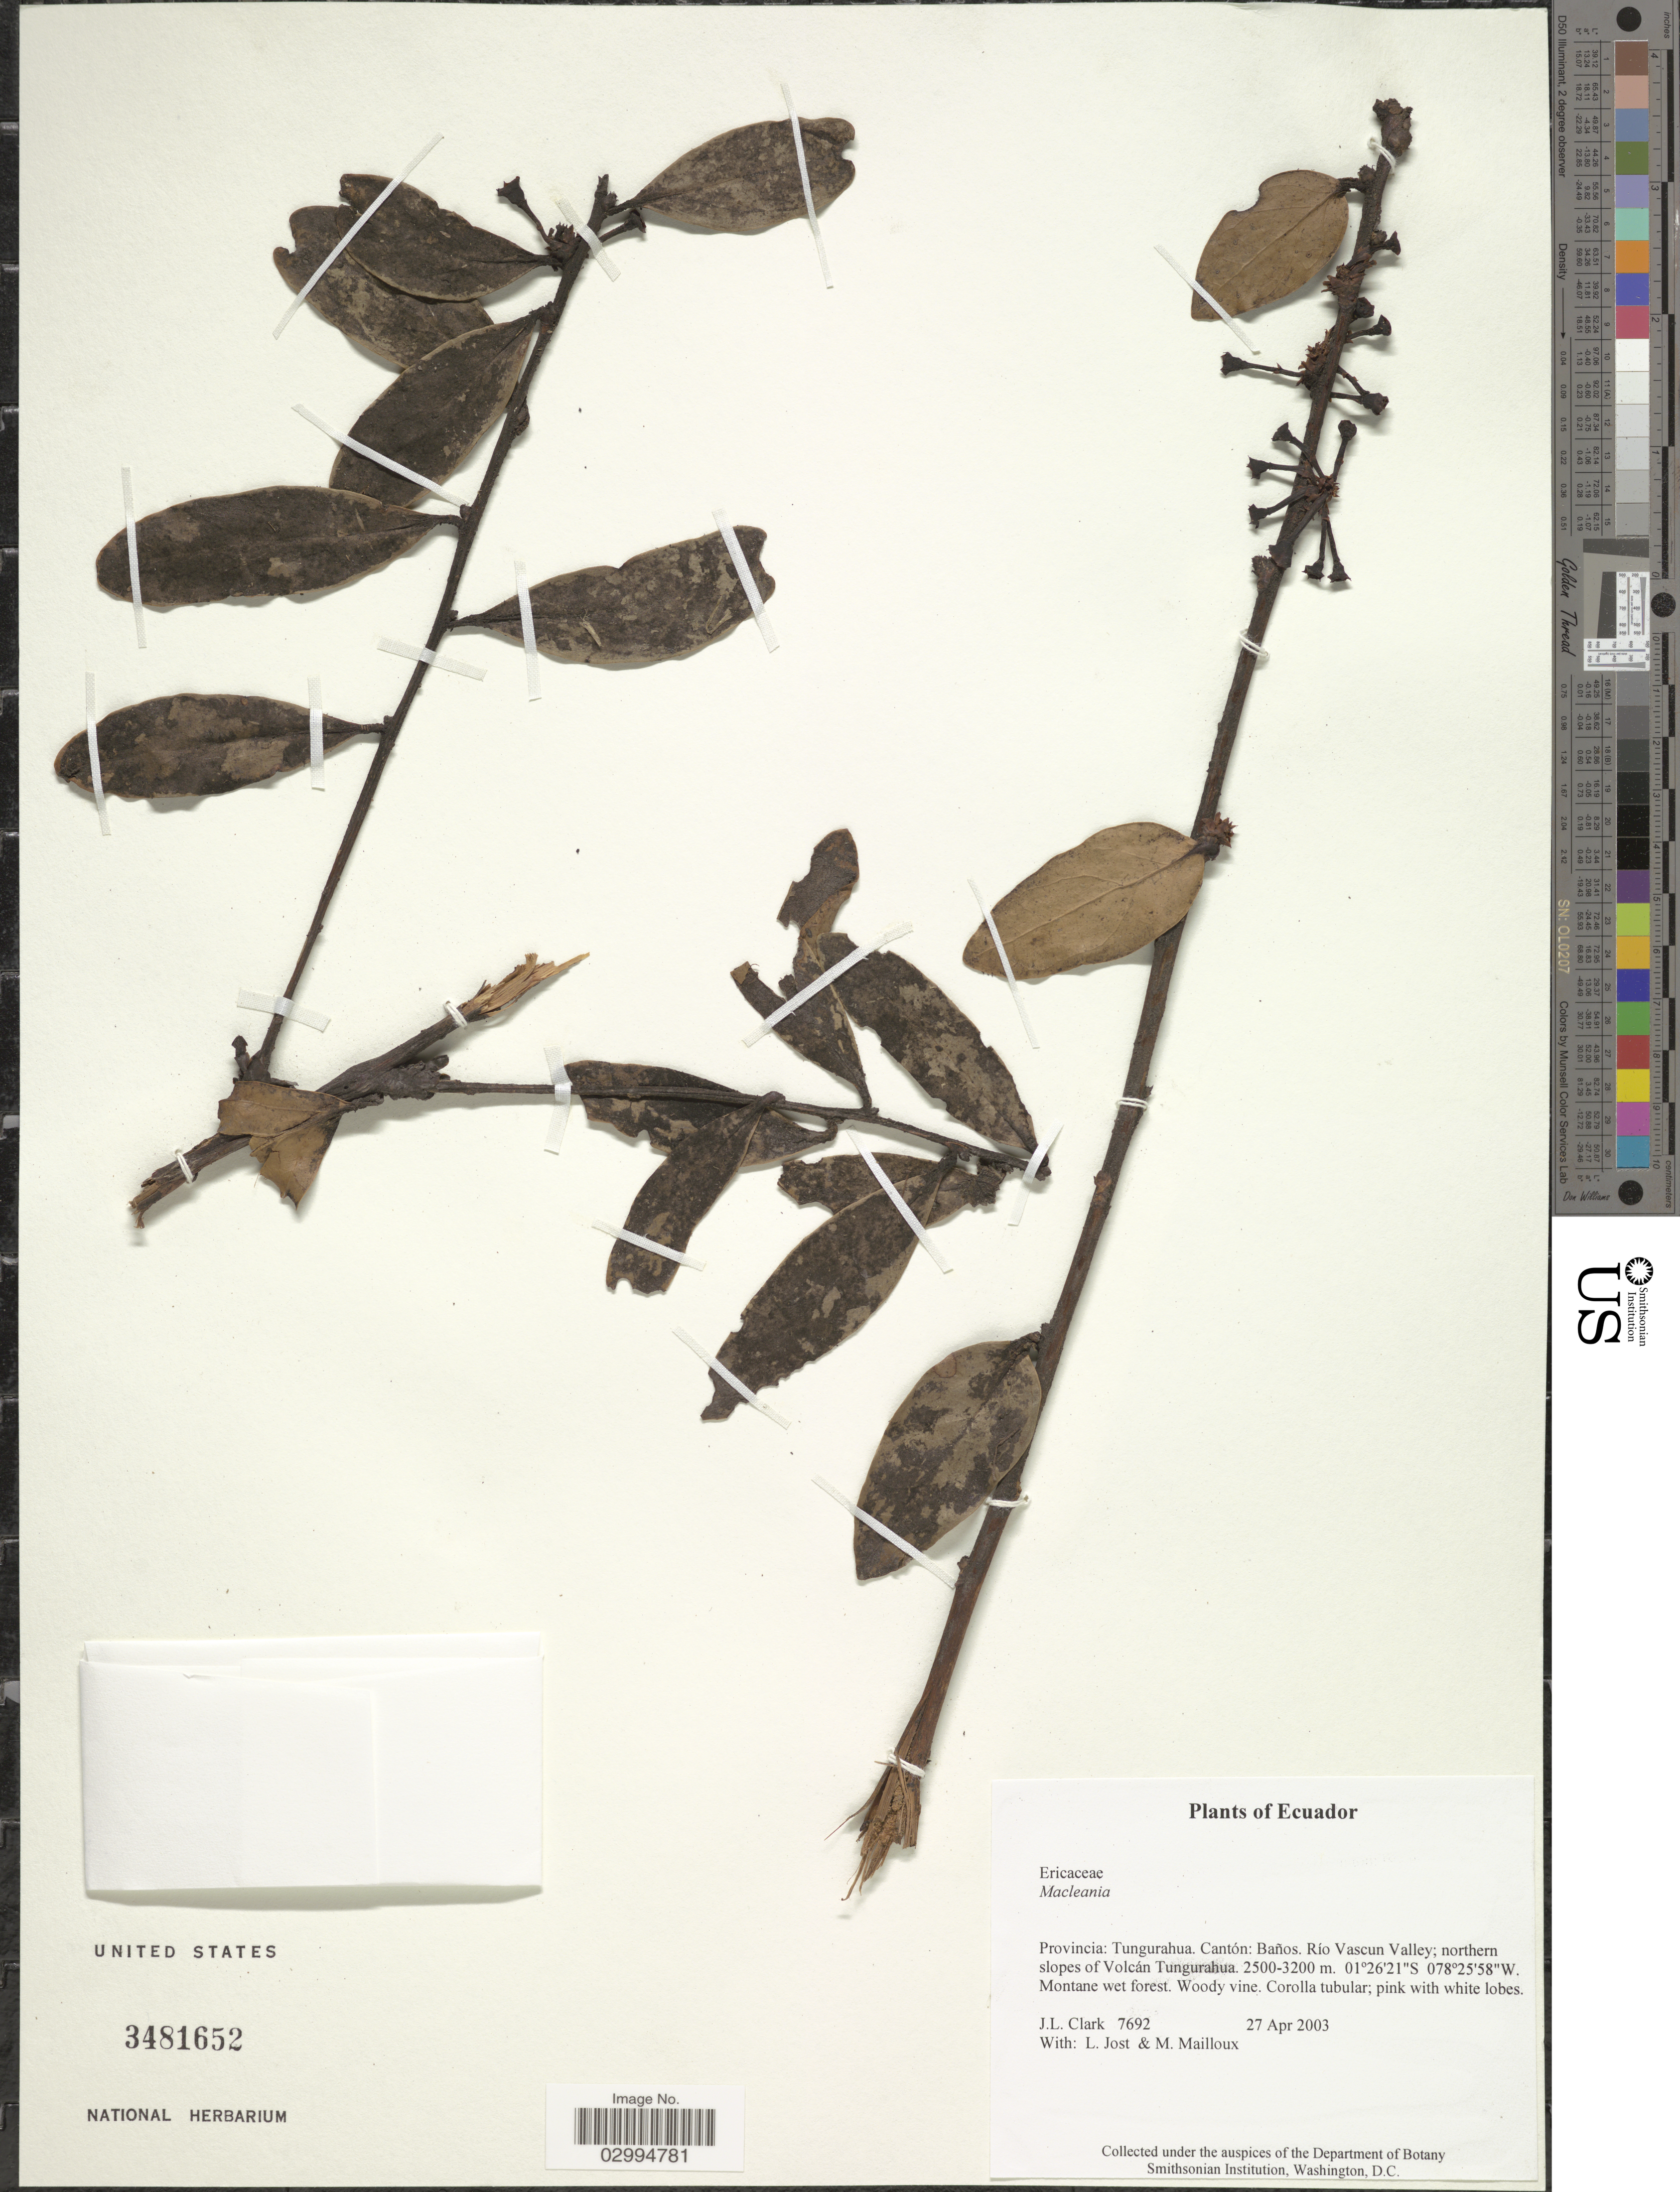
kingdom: Plantae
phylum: Tracheophyta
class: Magnoliopsida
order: Ericales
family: Ericaceae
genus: Macleania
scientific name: Macleania sp.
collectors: J. L. Clark, L. Jost & M. Mailloux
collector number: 7692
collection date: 2003-04-27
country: Ecuador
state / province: Tungurahua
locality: Cantón: Baños: Río Vascun Valley; northern slopes of Volcán Tunguruhua.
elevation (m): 2500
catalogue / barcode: US 3481652